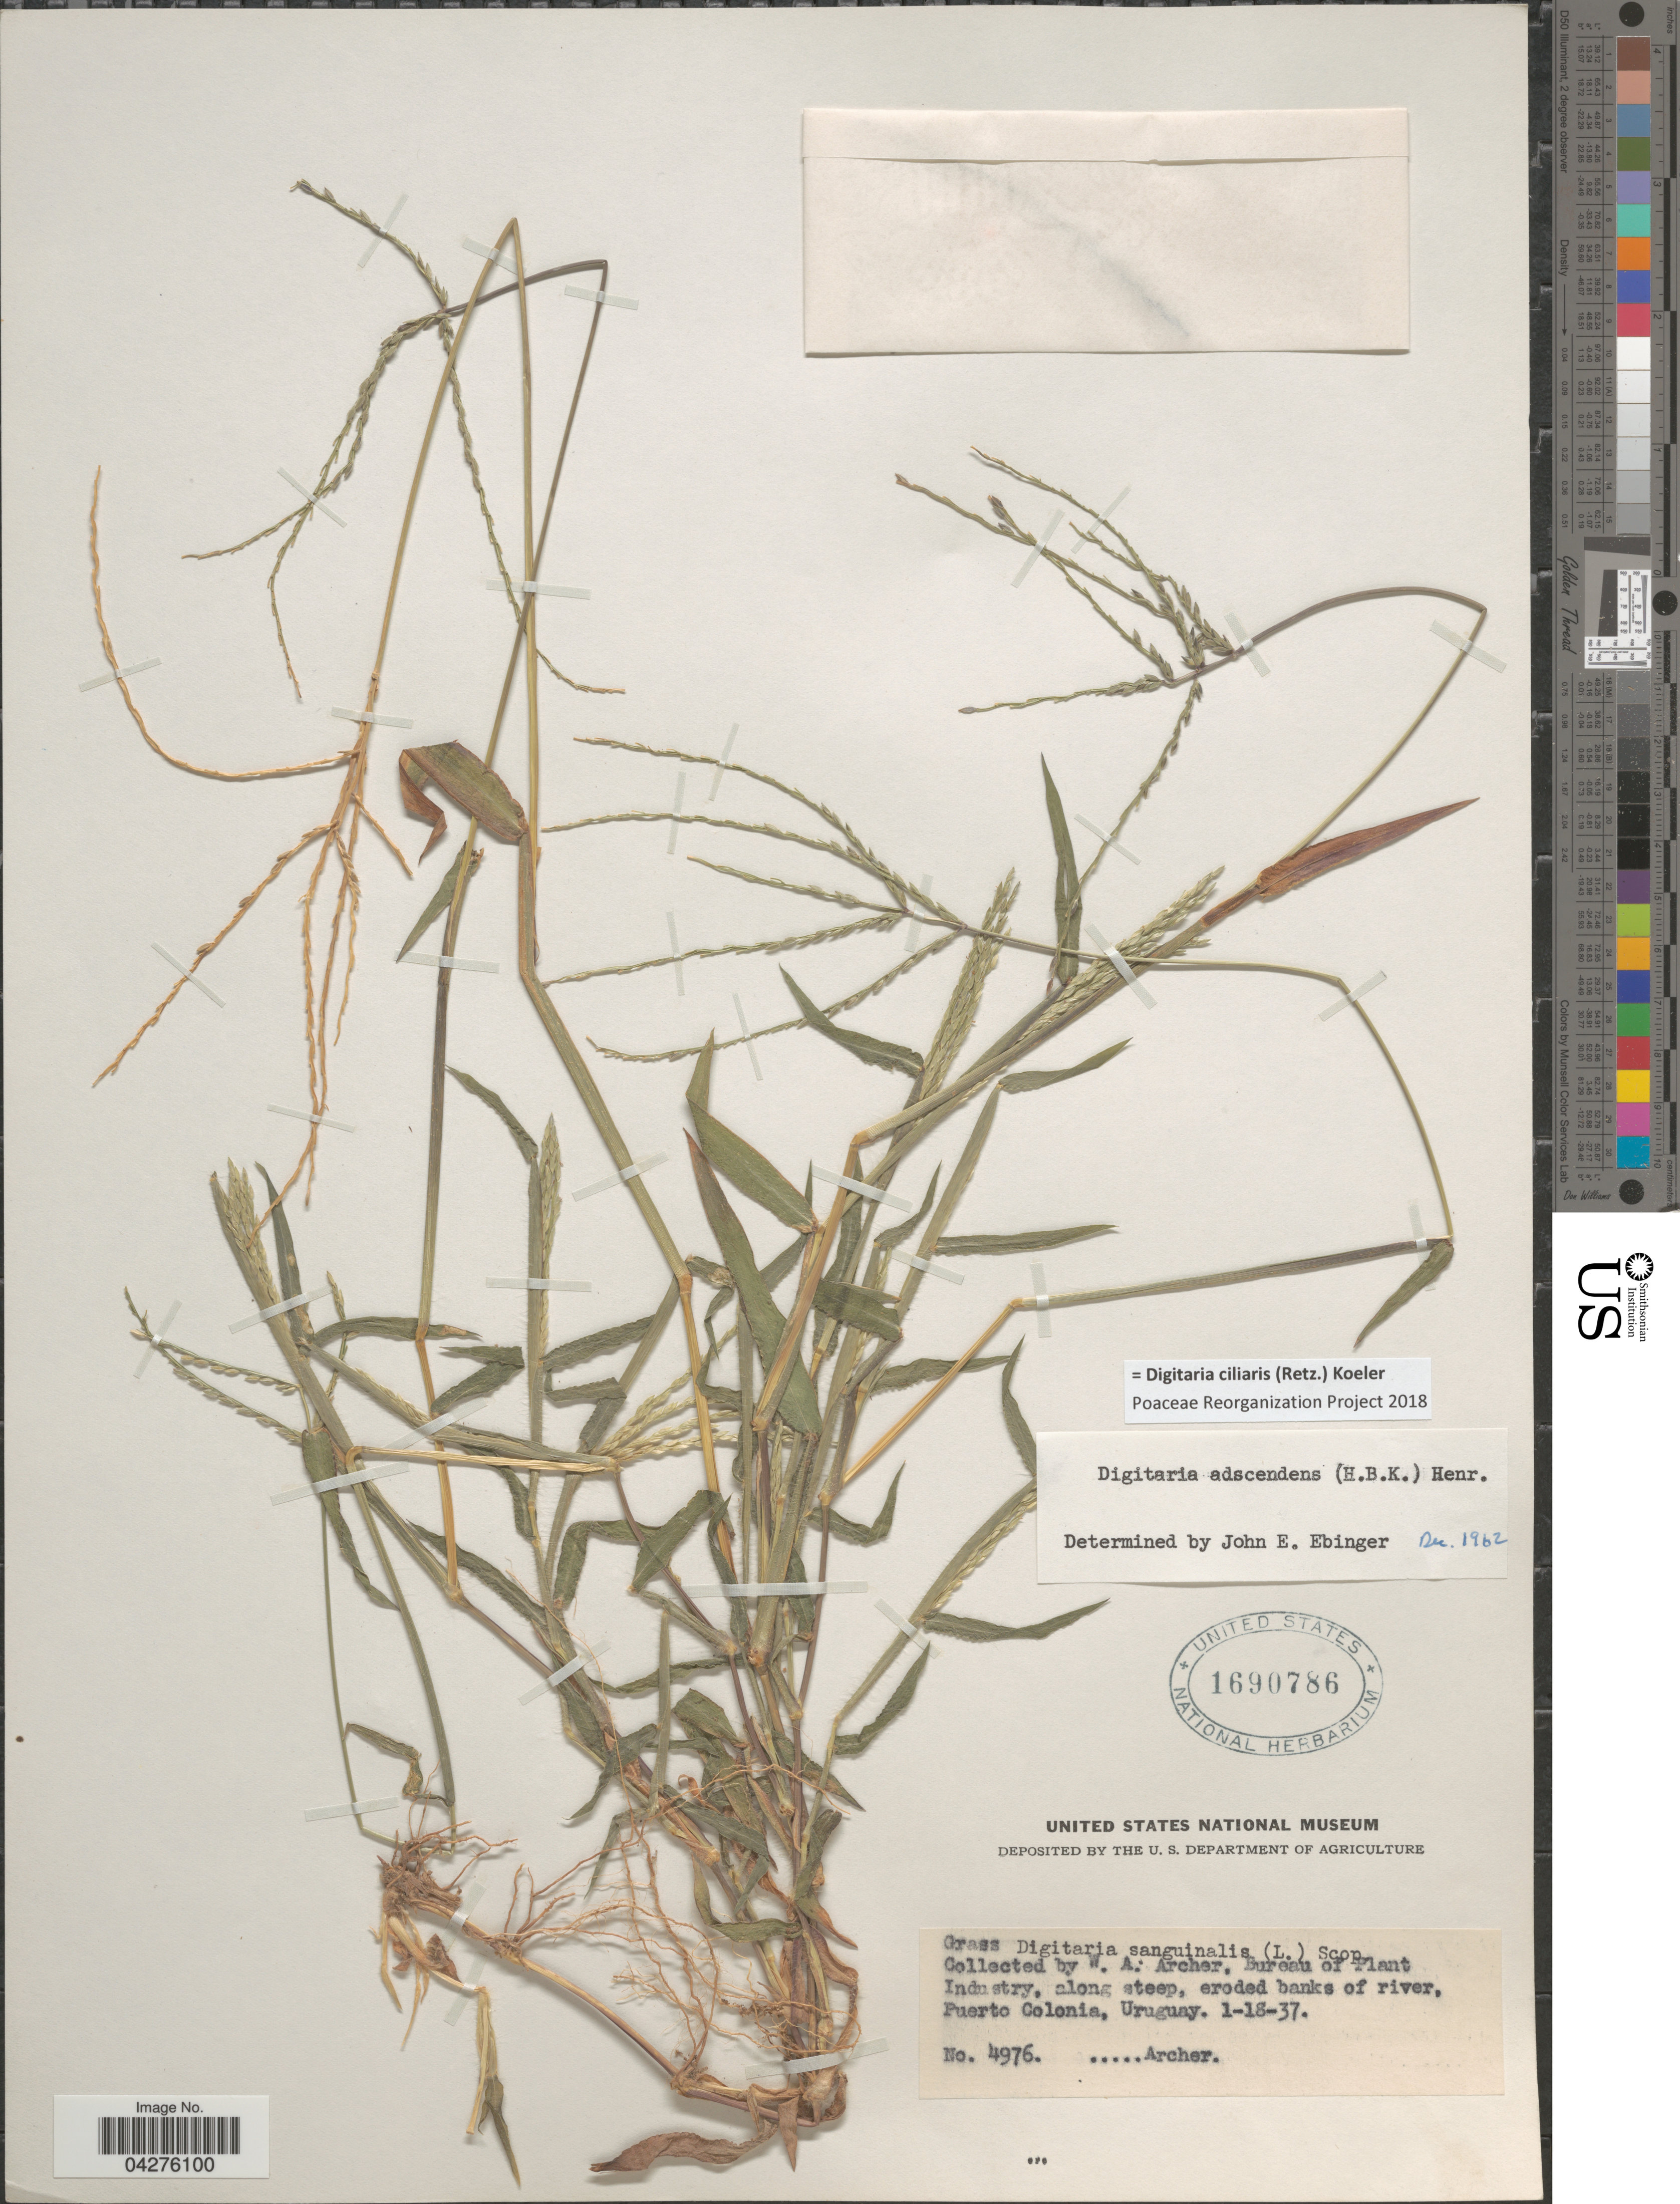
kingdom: Plantae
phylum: Tracheophyta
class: Liliopsida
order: Poales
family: Poaceae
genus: Digitaria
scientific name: Digitaria ciliaris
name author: (Retz.) Koeler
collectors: W. Archer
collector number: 4976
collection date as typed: Transcribed d/m/y: 18/1/37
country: Uruguay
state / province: Colonia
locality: Bureau of Plant Industry, along steep, eroded banks of river, Puerto Colonia.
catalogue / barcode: US 1690786